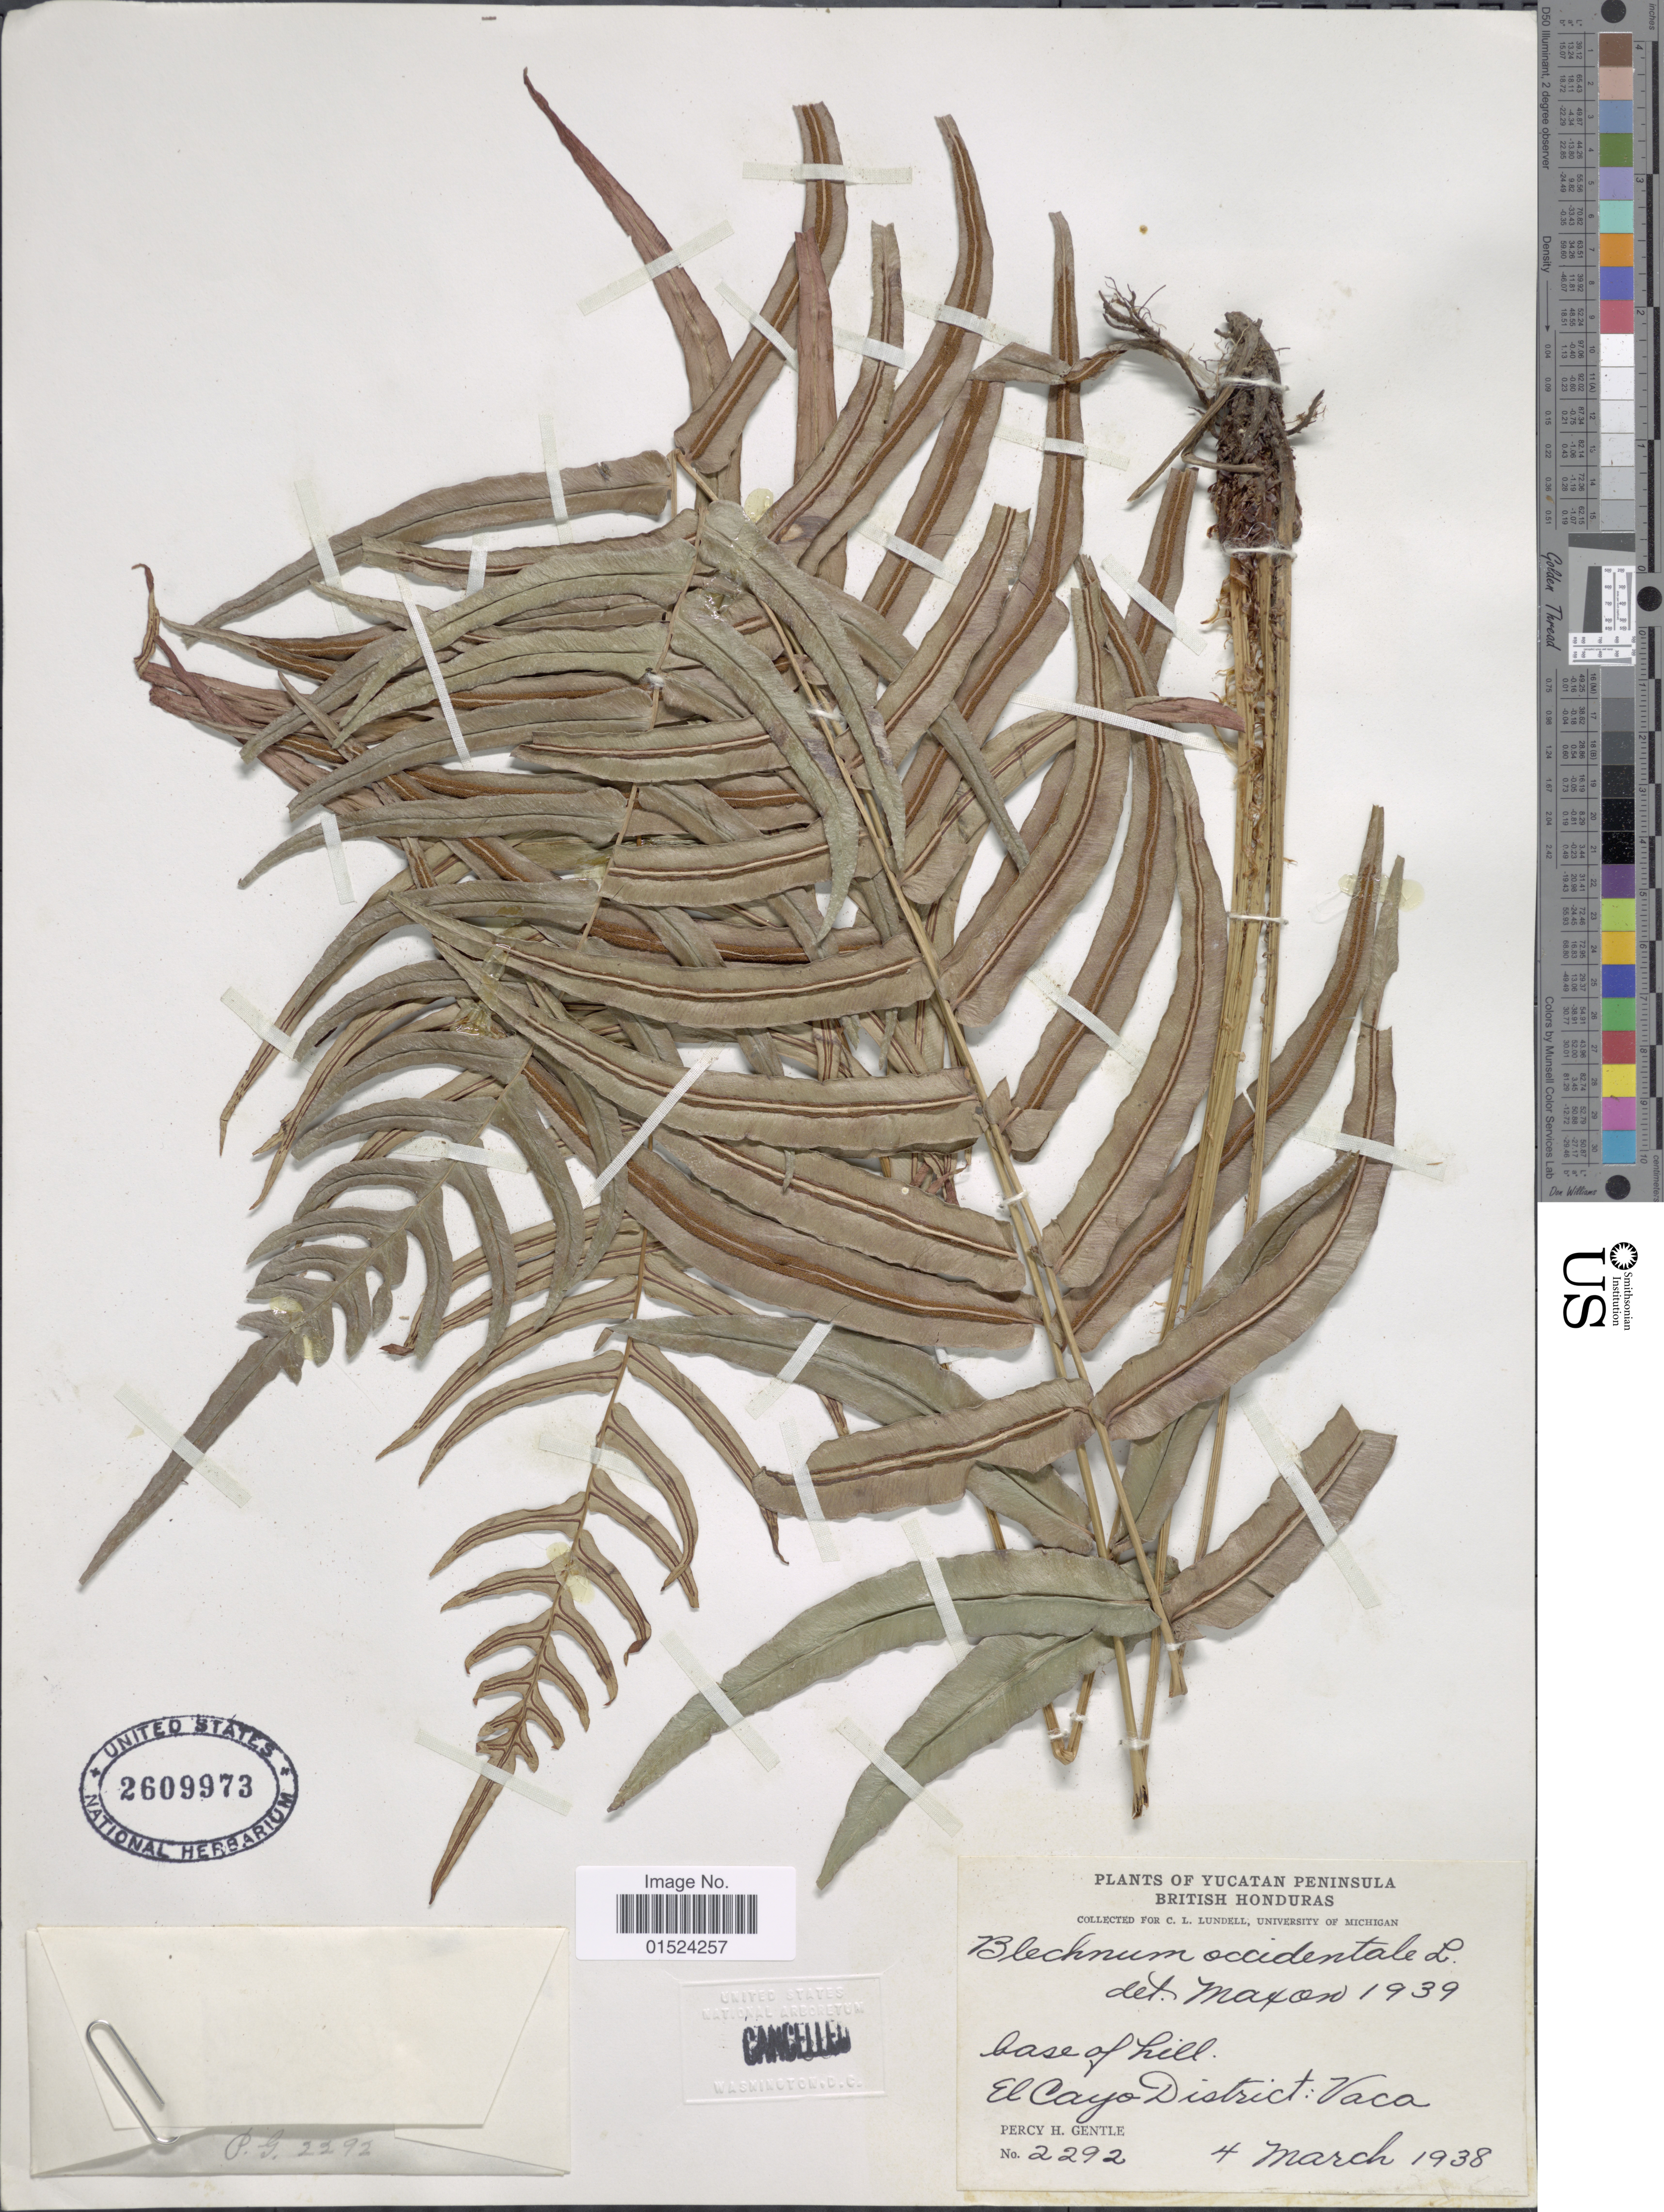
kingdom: Plantae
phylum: Tracheophyta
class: Polypodiopsida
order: Polypodiales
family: Blechnaceae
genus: Blechnum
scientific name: Blechnum occidentale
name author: L.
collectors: P. H. Gentle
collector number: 2292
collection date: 1938-03-04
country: Belize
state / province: Cayo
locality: Yucatan Peninsula, British Honduras, base of hill, El Cayo District: Vaca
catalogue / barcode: US 2609973